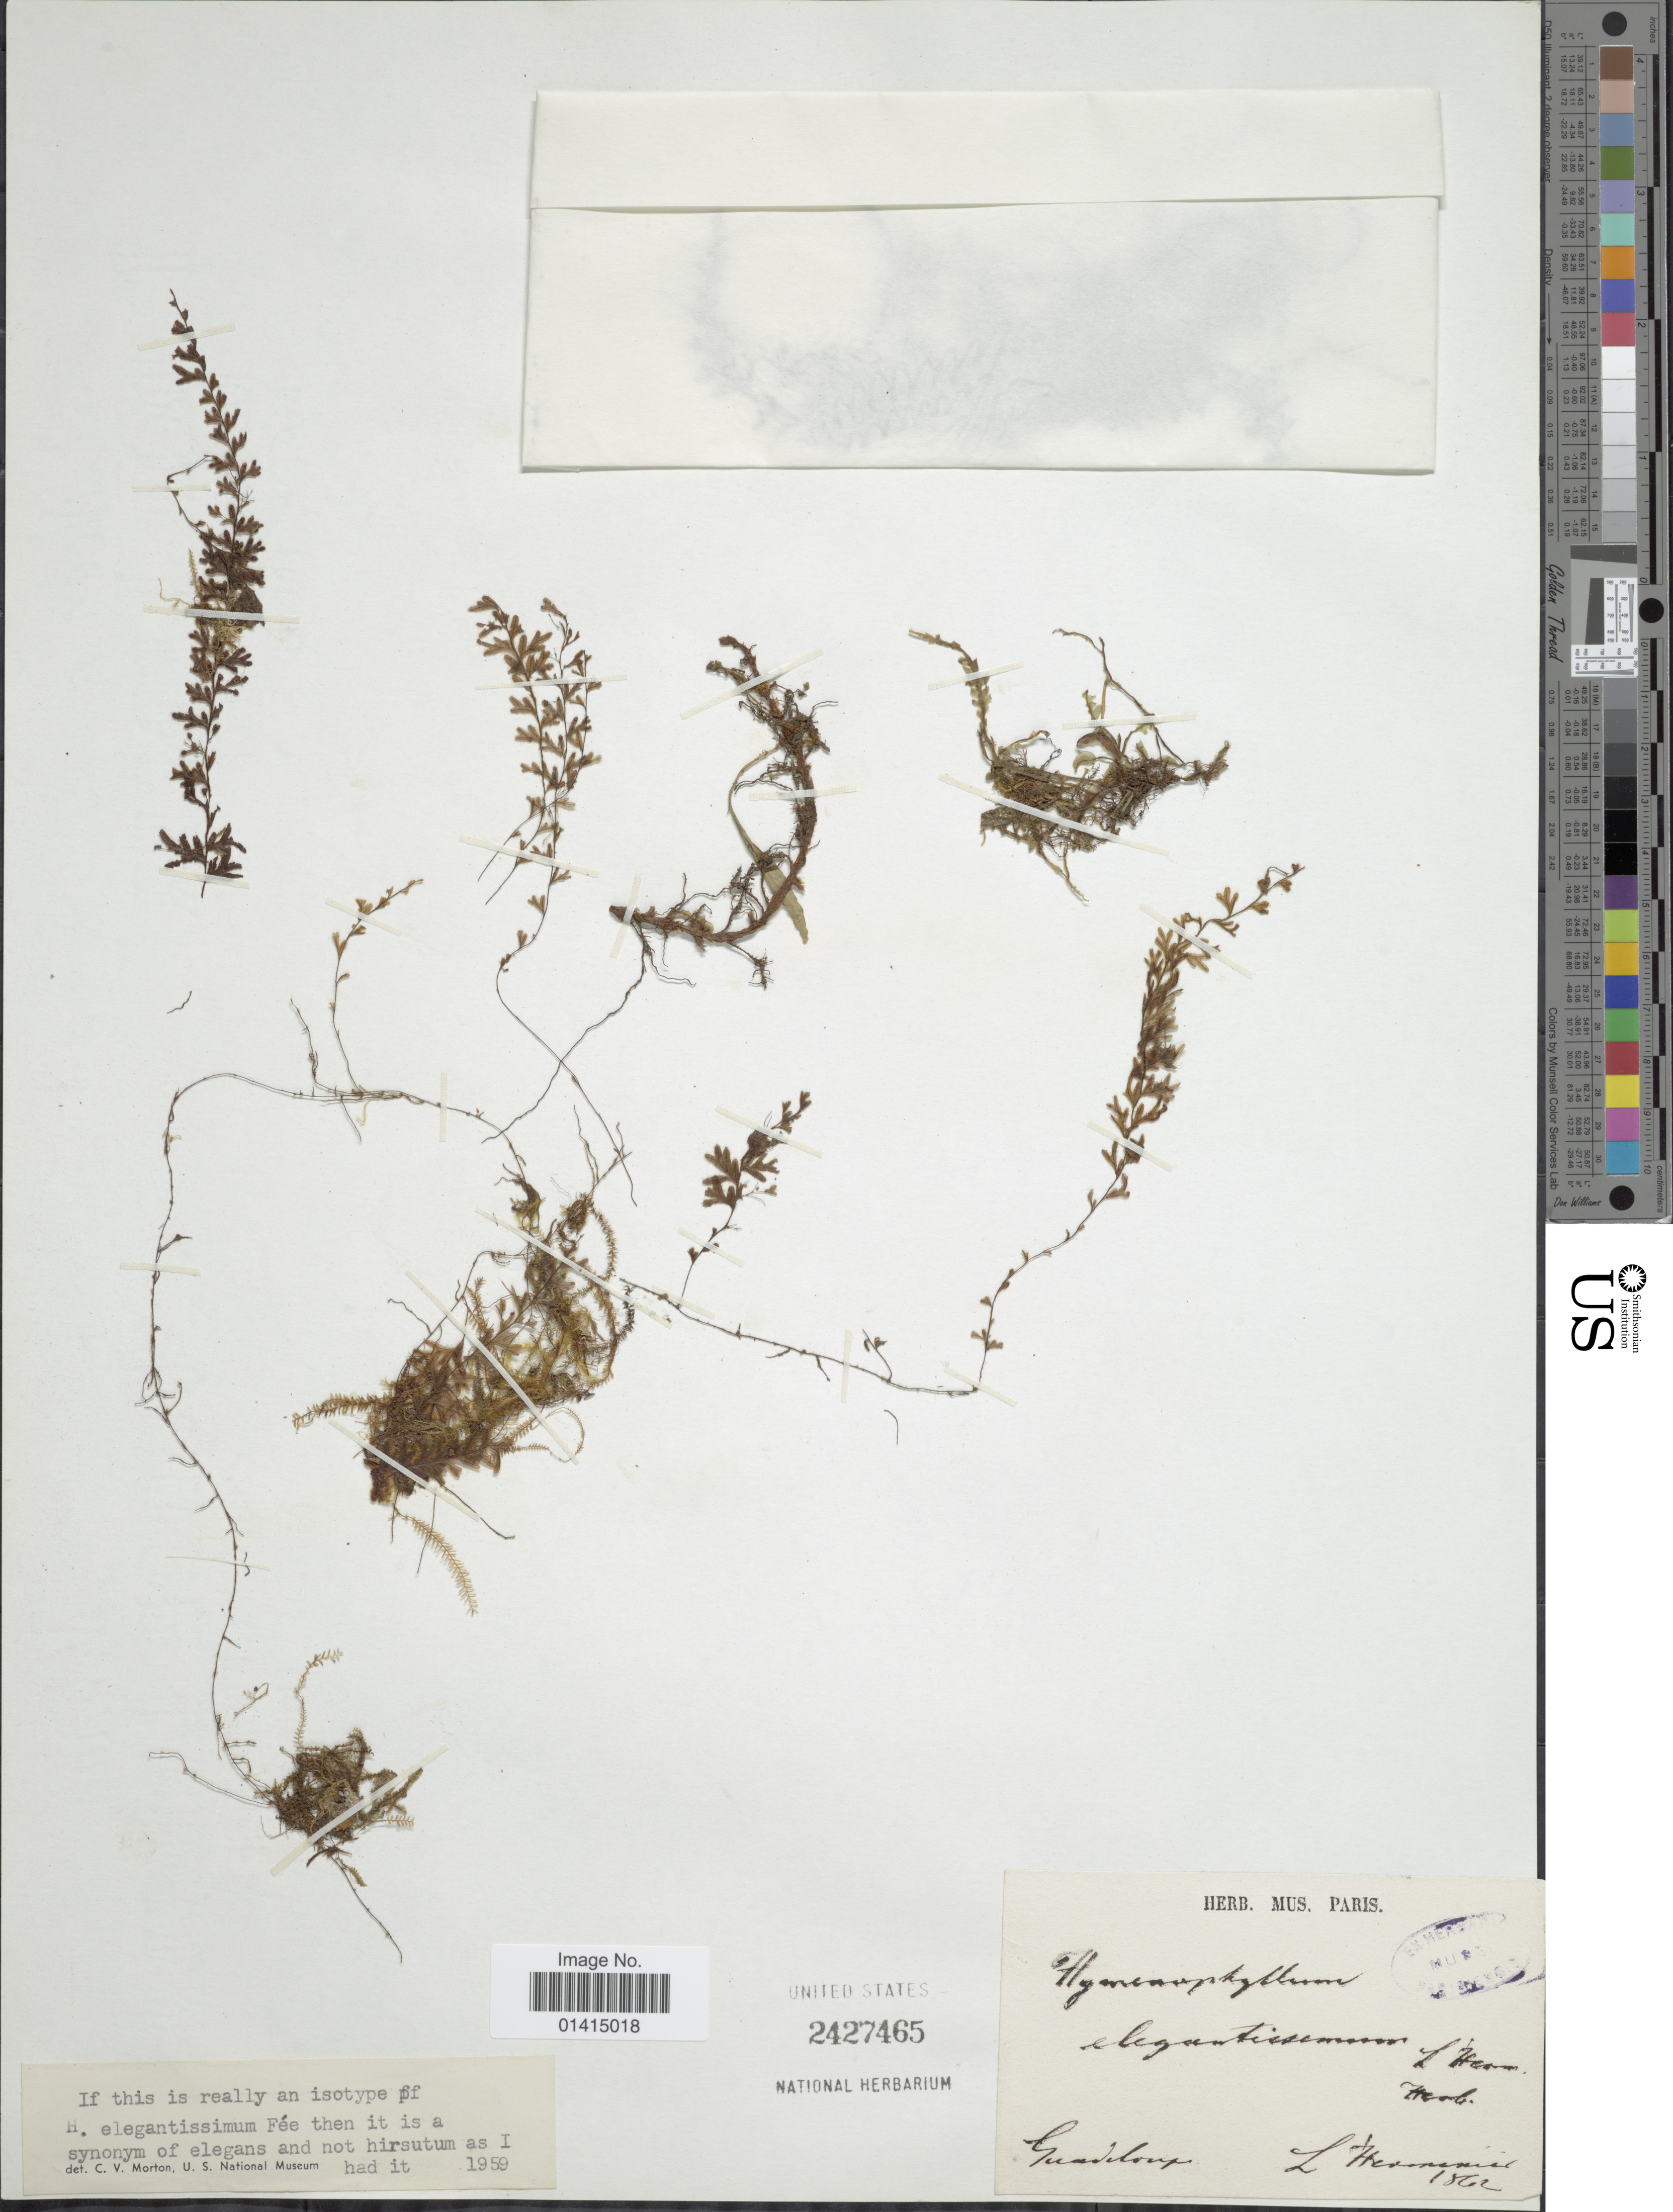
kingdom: Plantae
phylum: Tracheophyta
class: Polypodiopsida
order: Hymenophyllales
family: Hymenophyllaceae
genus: Hymenophyllum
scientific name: Hymenophyllum dependens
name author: C.V. Morton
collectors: F. L'Herminier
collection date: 1862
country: Guadeloupe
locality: Guadeloupe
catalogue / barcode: US 2427465